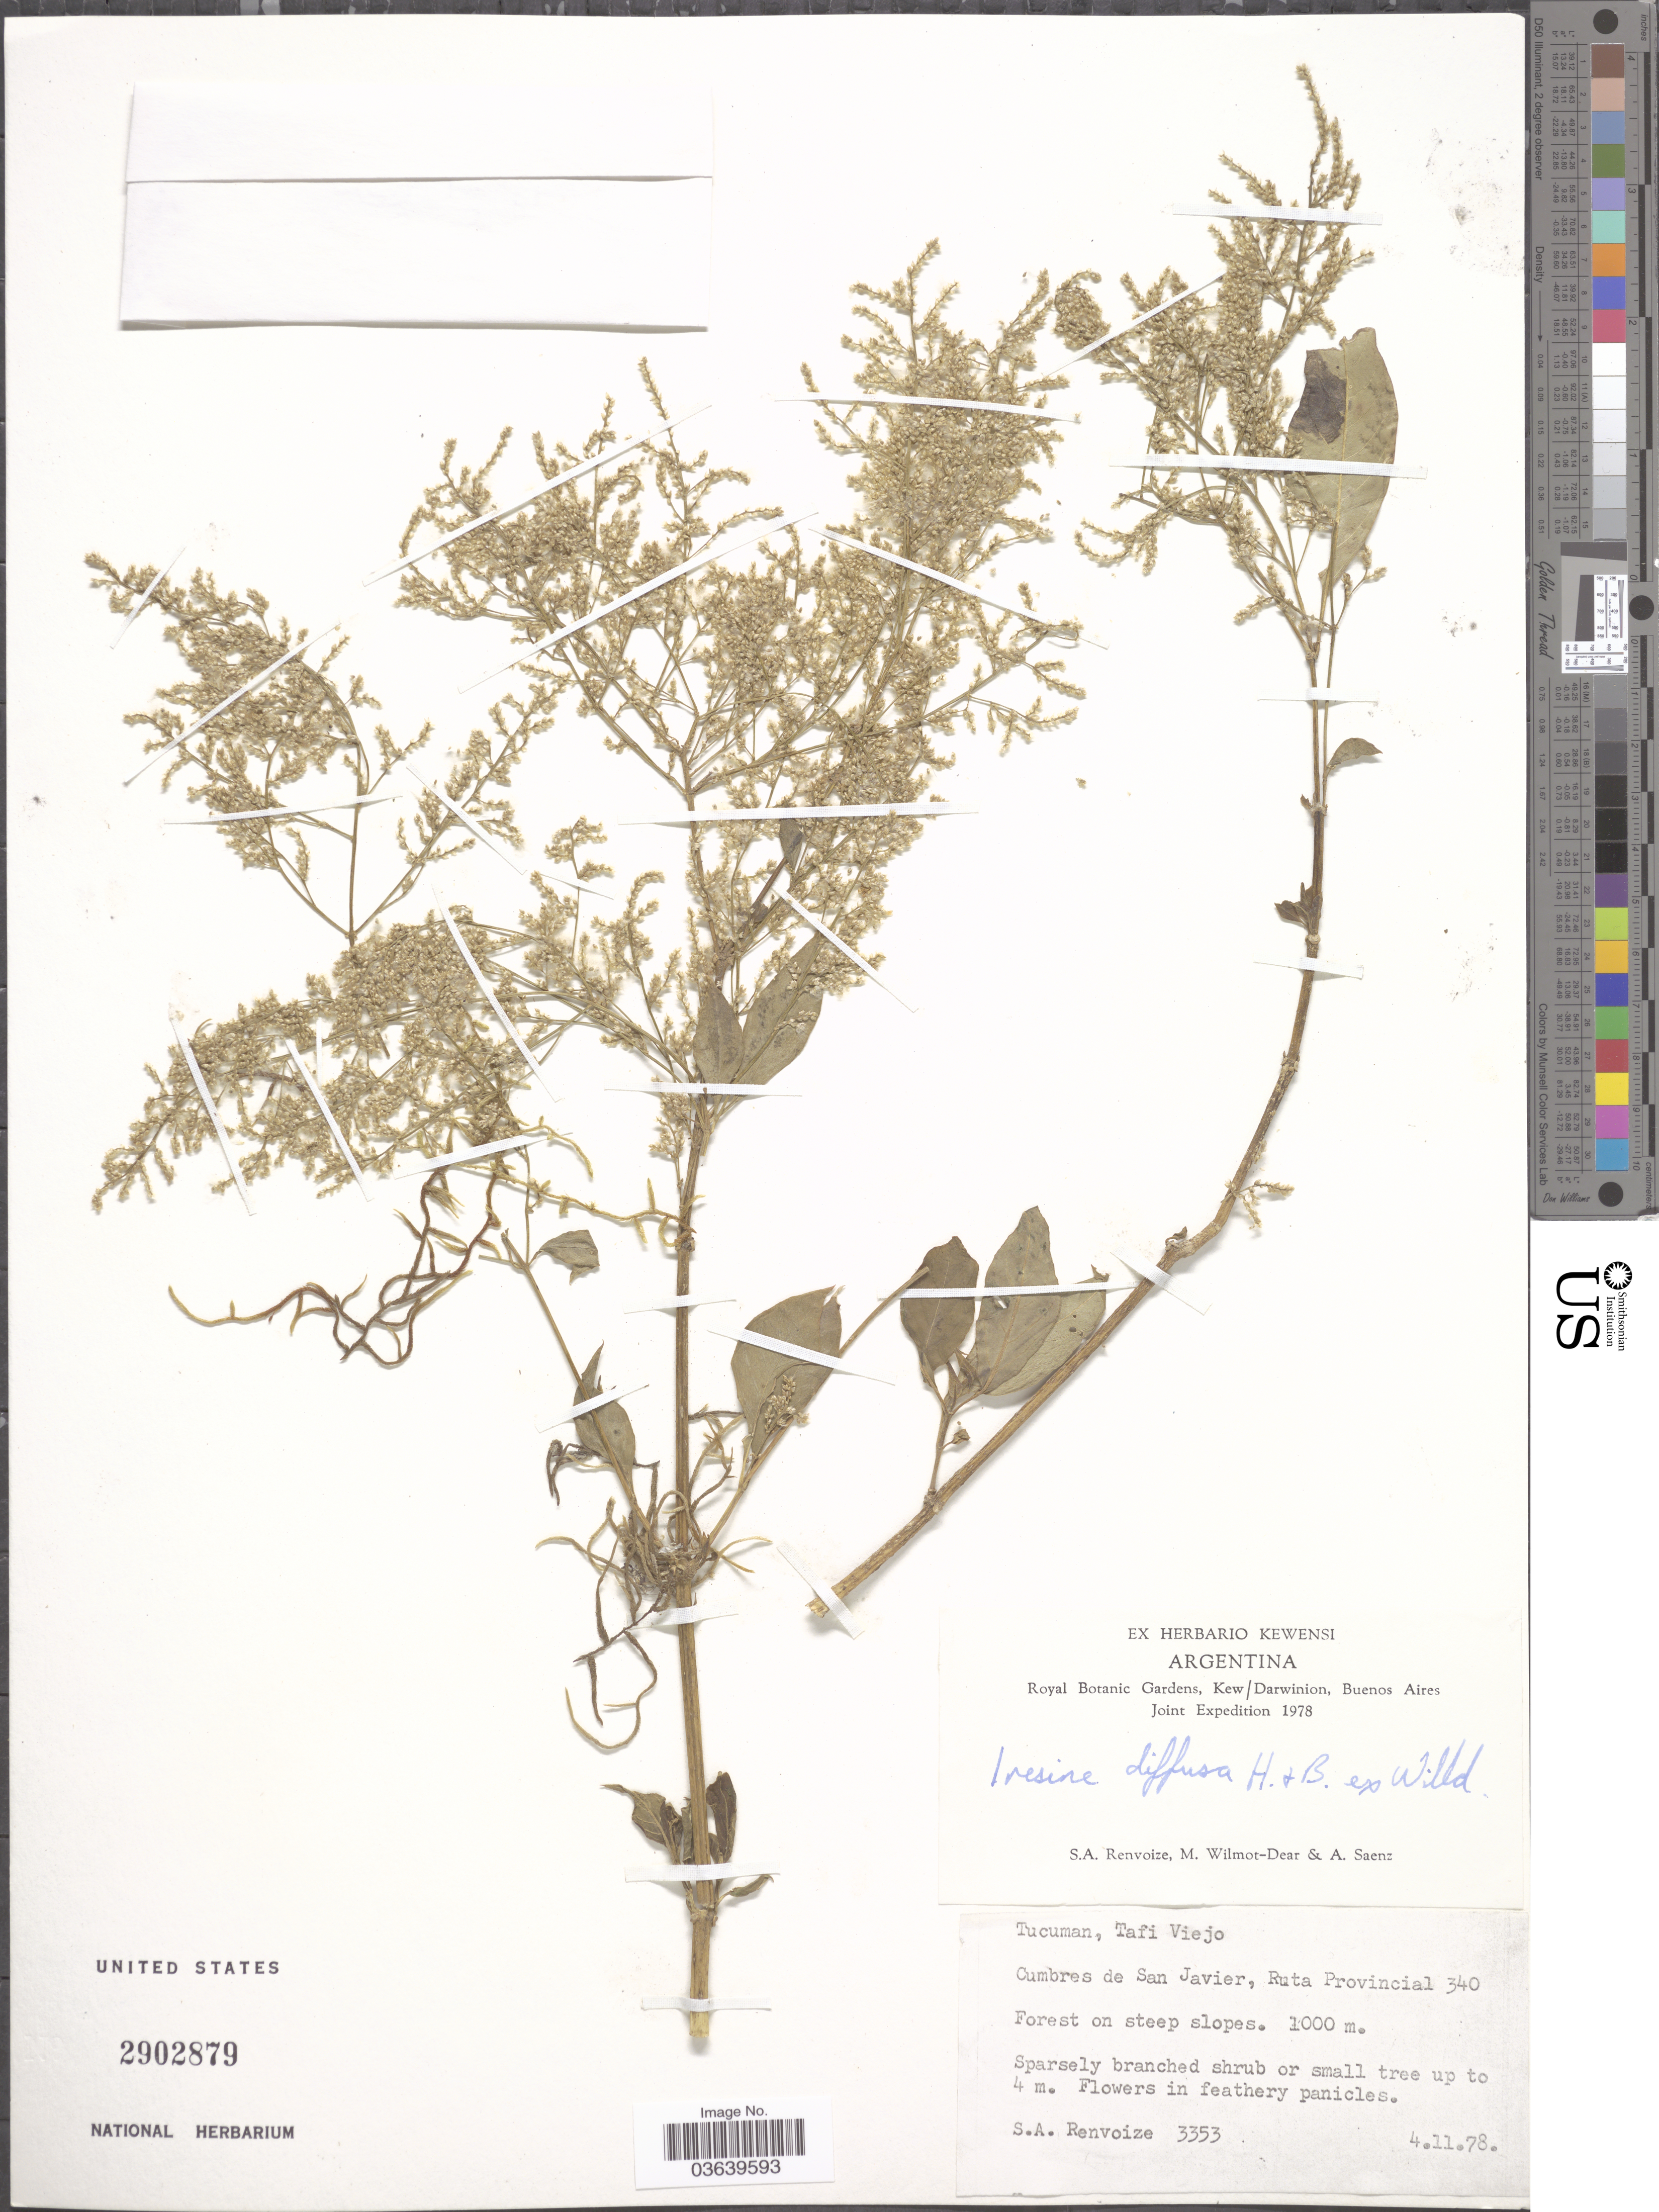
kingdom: Plantae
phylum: Tracheophyta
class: Magnoliopsida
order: Caryophyllales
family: Amaranthaceae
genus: Iresine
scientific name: Iresine diffusa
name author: Humb. & Bonpl. ex Willd.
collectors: S. A. Renvoize, M. Wilmot-Dear & A. Saenz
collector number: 3353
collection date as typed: Transcribed d/m/y: 4/11/78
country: Argentina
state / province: Tucuman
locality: Tafi Viejo. Cumbres de San Javier, Ruta Provincial 340.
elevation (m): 1000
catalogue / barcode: US 2902879